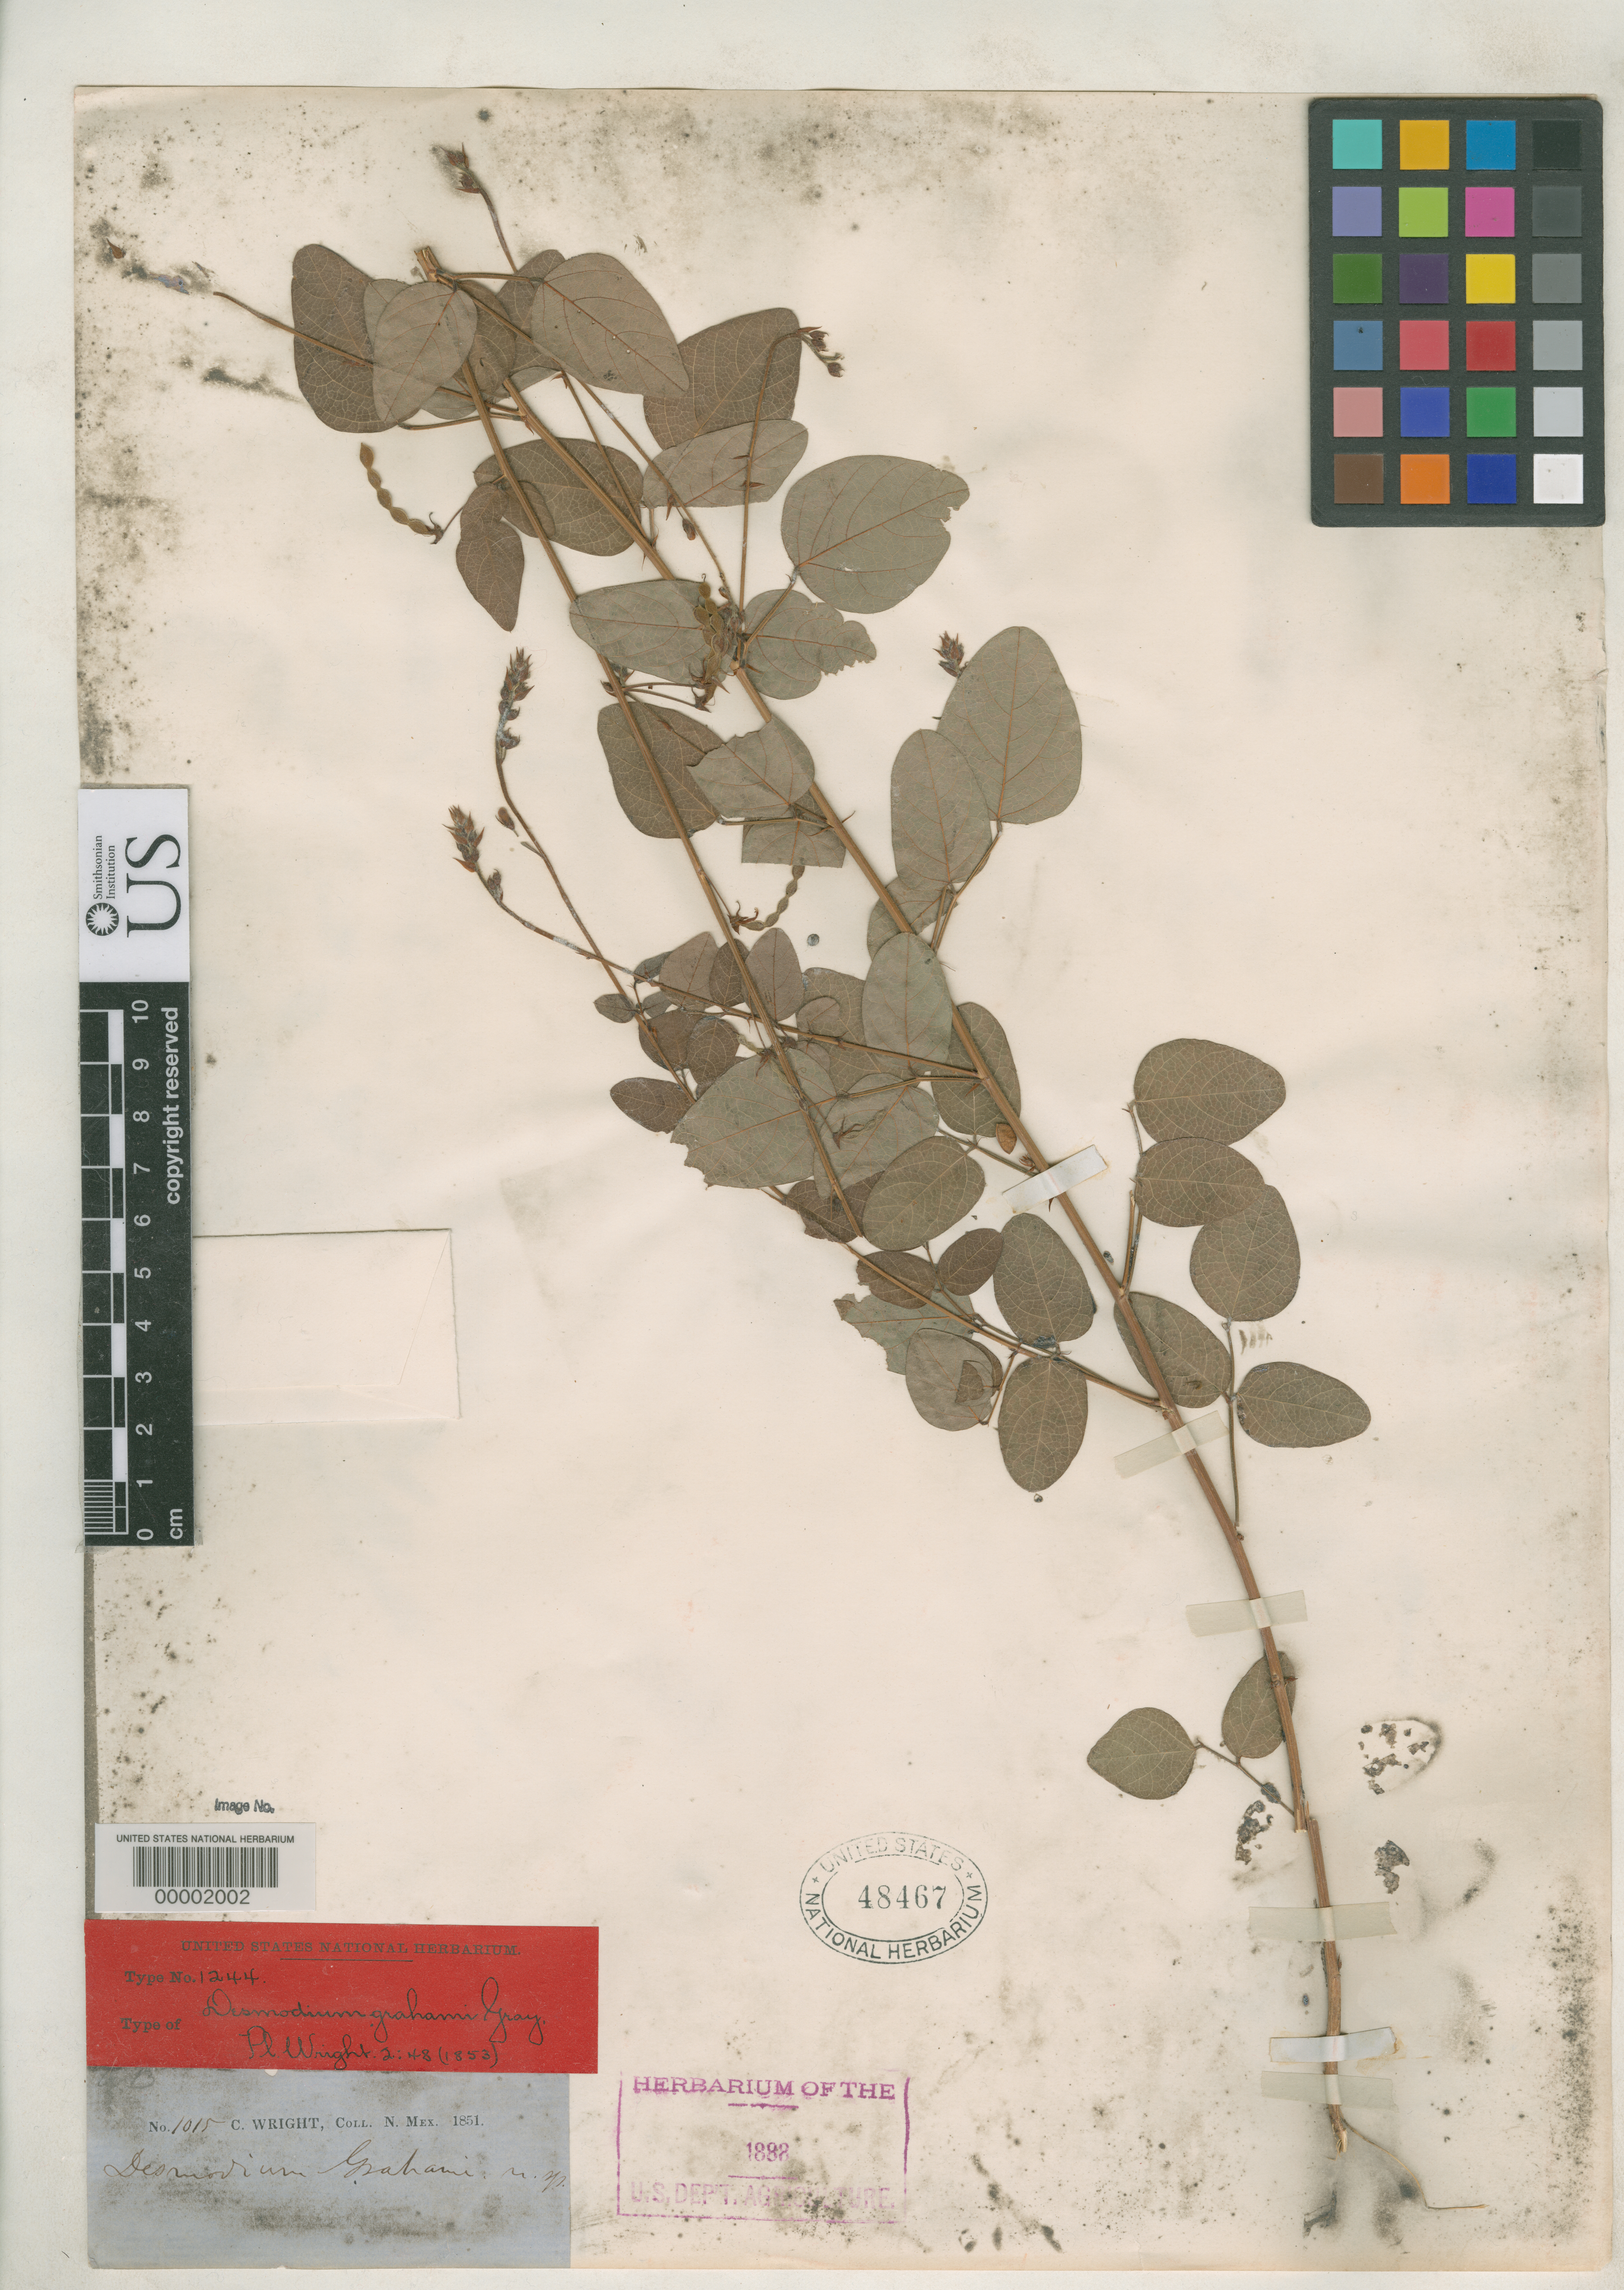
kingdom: Plantae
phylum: Tracheophyta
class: Magnoliopsida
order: Fabales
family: Fabaceae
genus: Desmodium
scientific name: Desmodium grahamii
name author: A. Gray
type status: Type Collection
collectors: C. Wright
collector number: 1015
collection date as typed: Aug 1851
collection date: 1851-08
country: United States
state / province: New Mexico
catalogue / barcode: US 48467